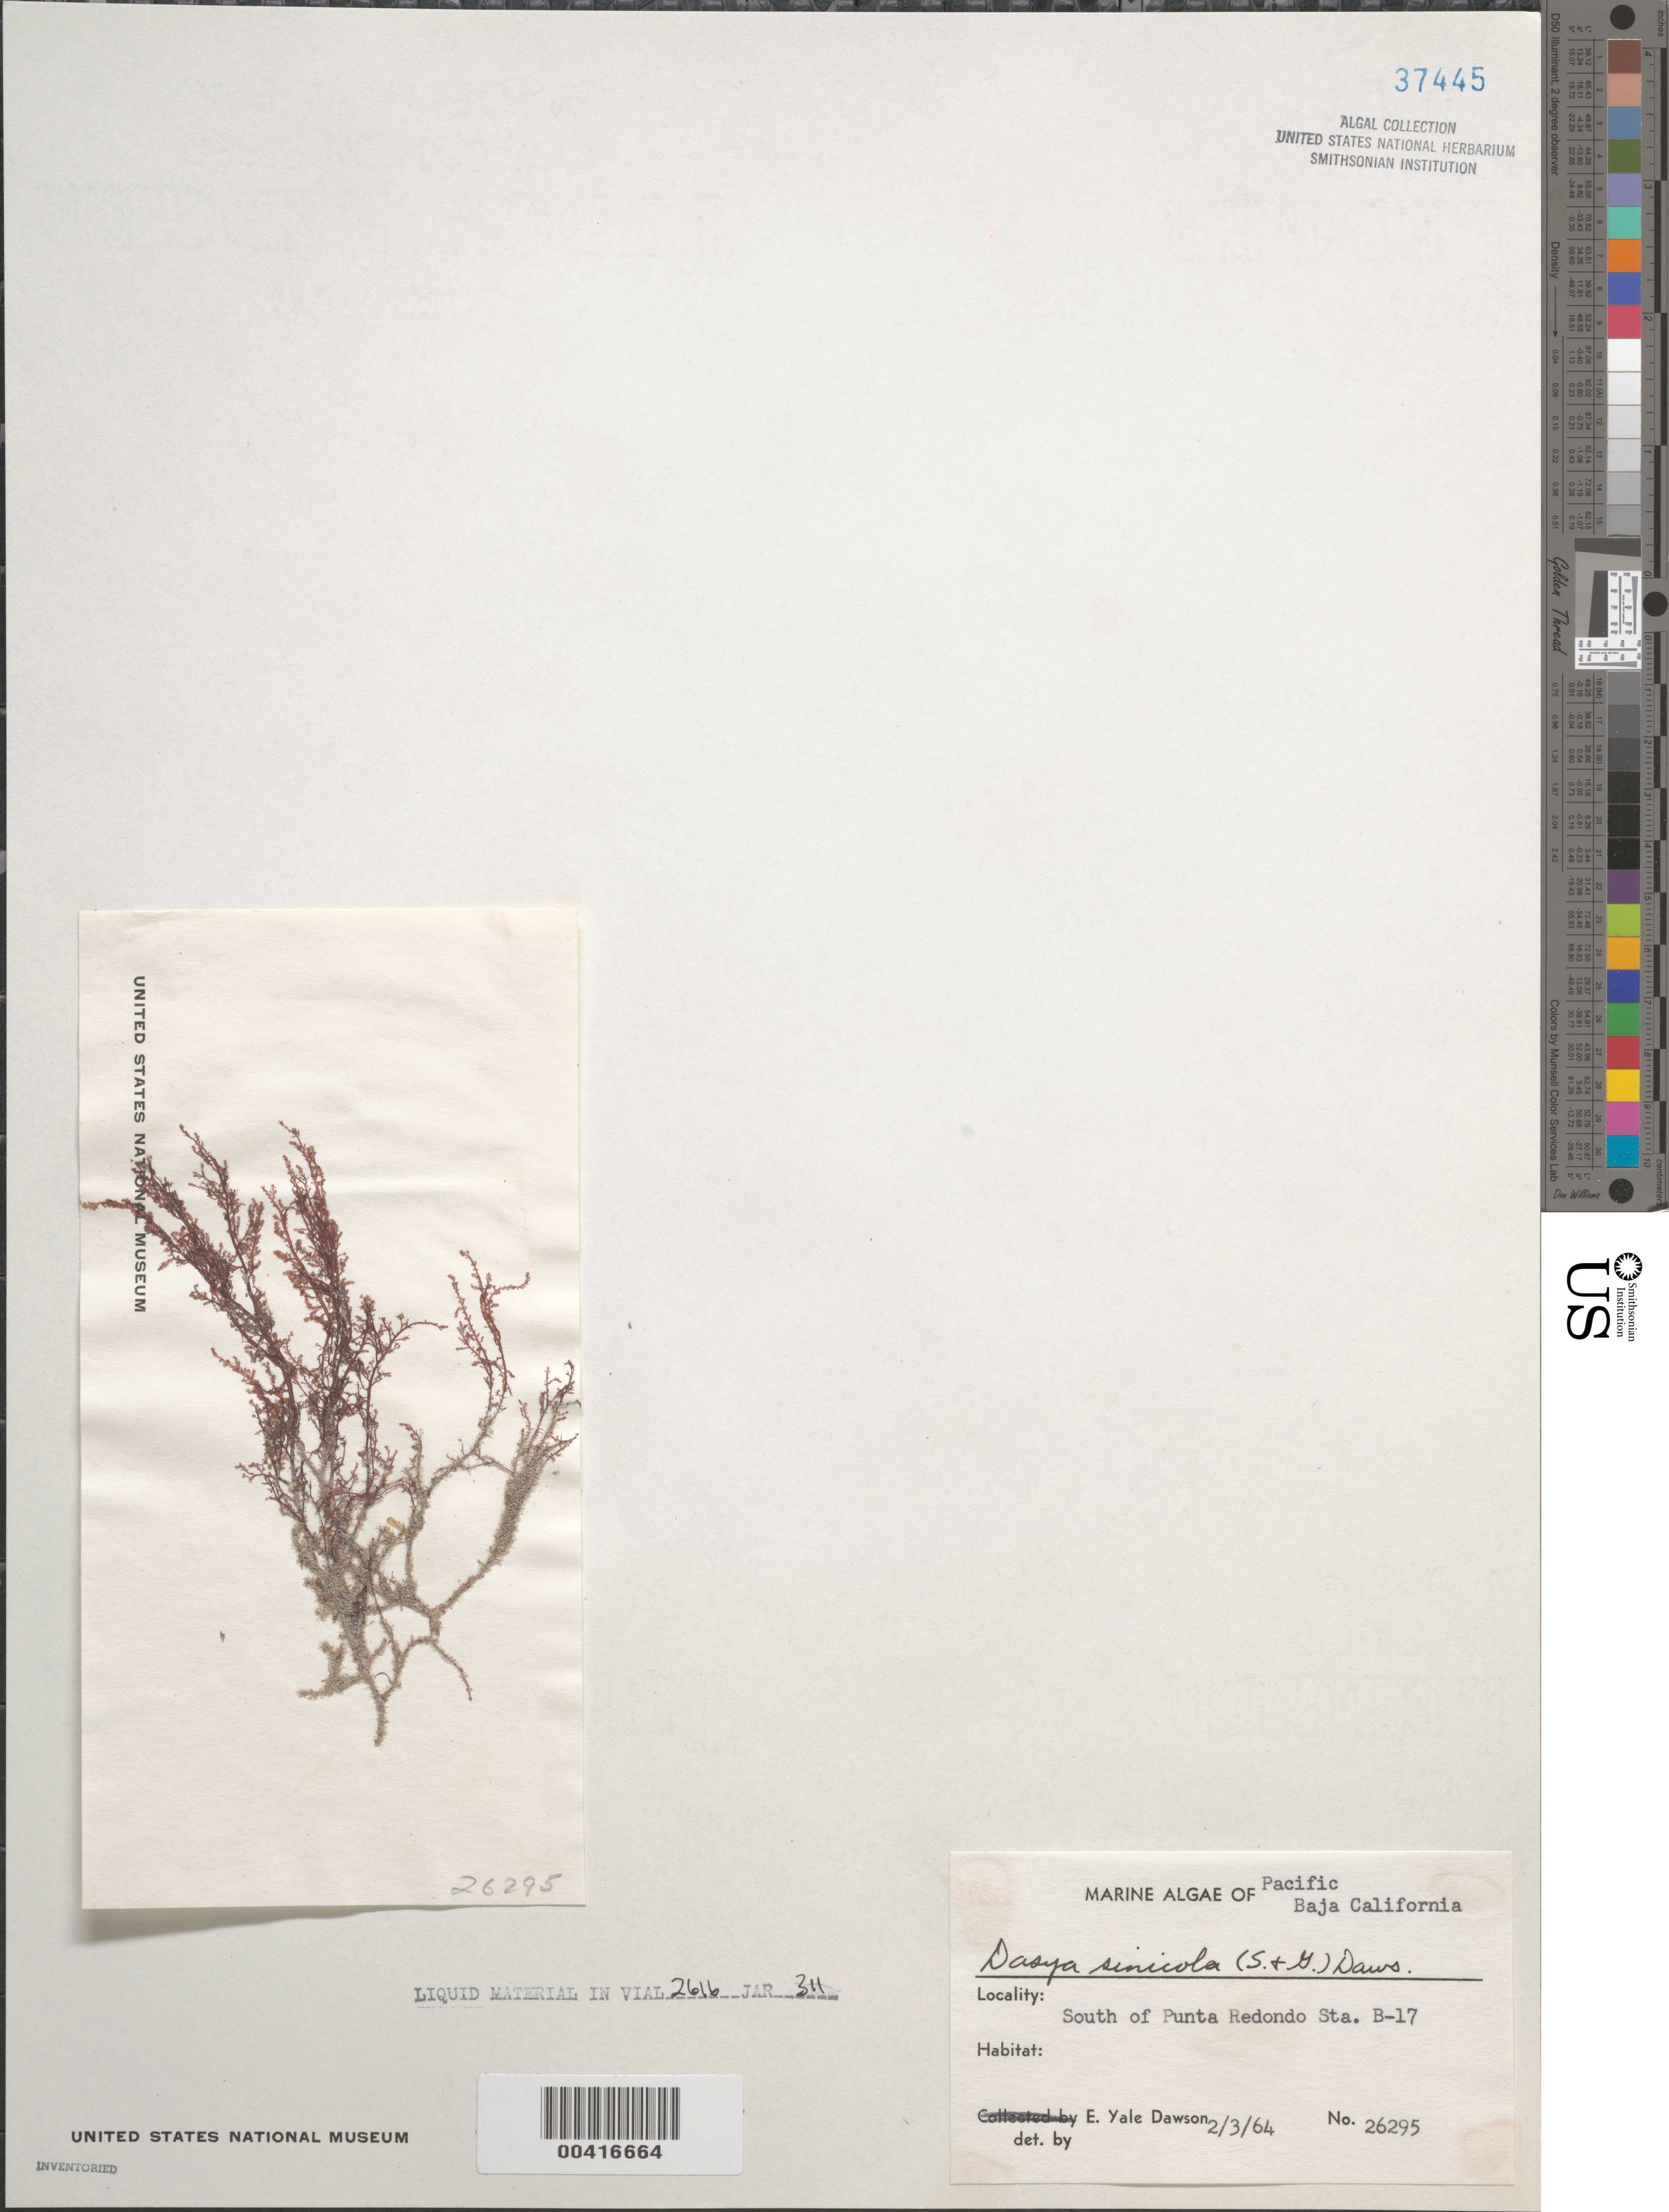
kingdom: Plantae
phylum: Rhodophyta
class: Florideophyceae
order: Ceramiales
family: Dasyaceae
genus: Dasya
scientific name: Dasya sinicola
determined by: Dawson, E. Y.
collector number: EYD 26295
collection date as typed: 03 Feb 1964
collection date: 1964-02-03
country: Mexico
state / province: Baja California Sur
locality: South of Punta Redondo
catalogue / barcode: US 37445